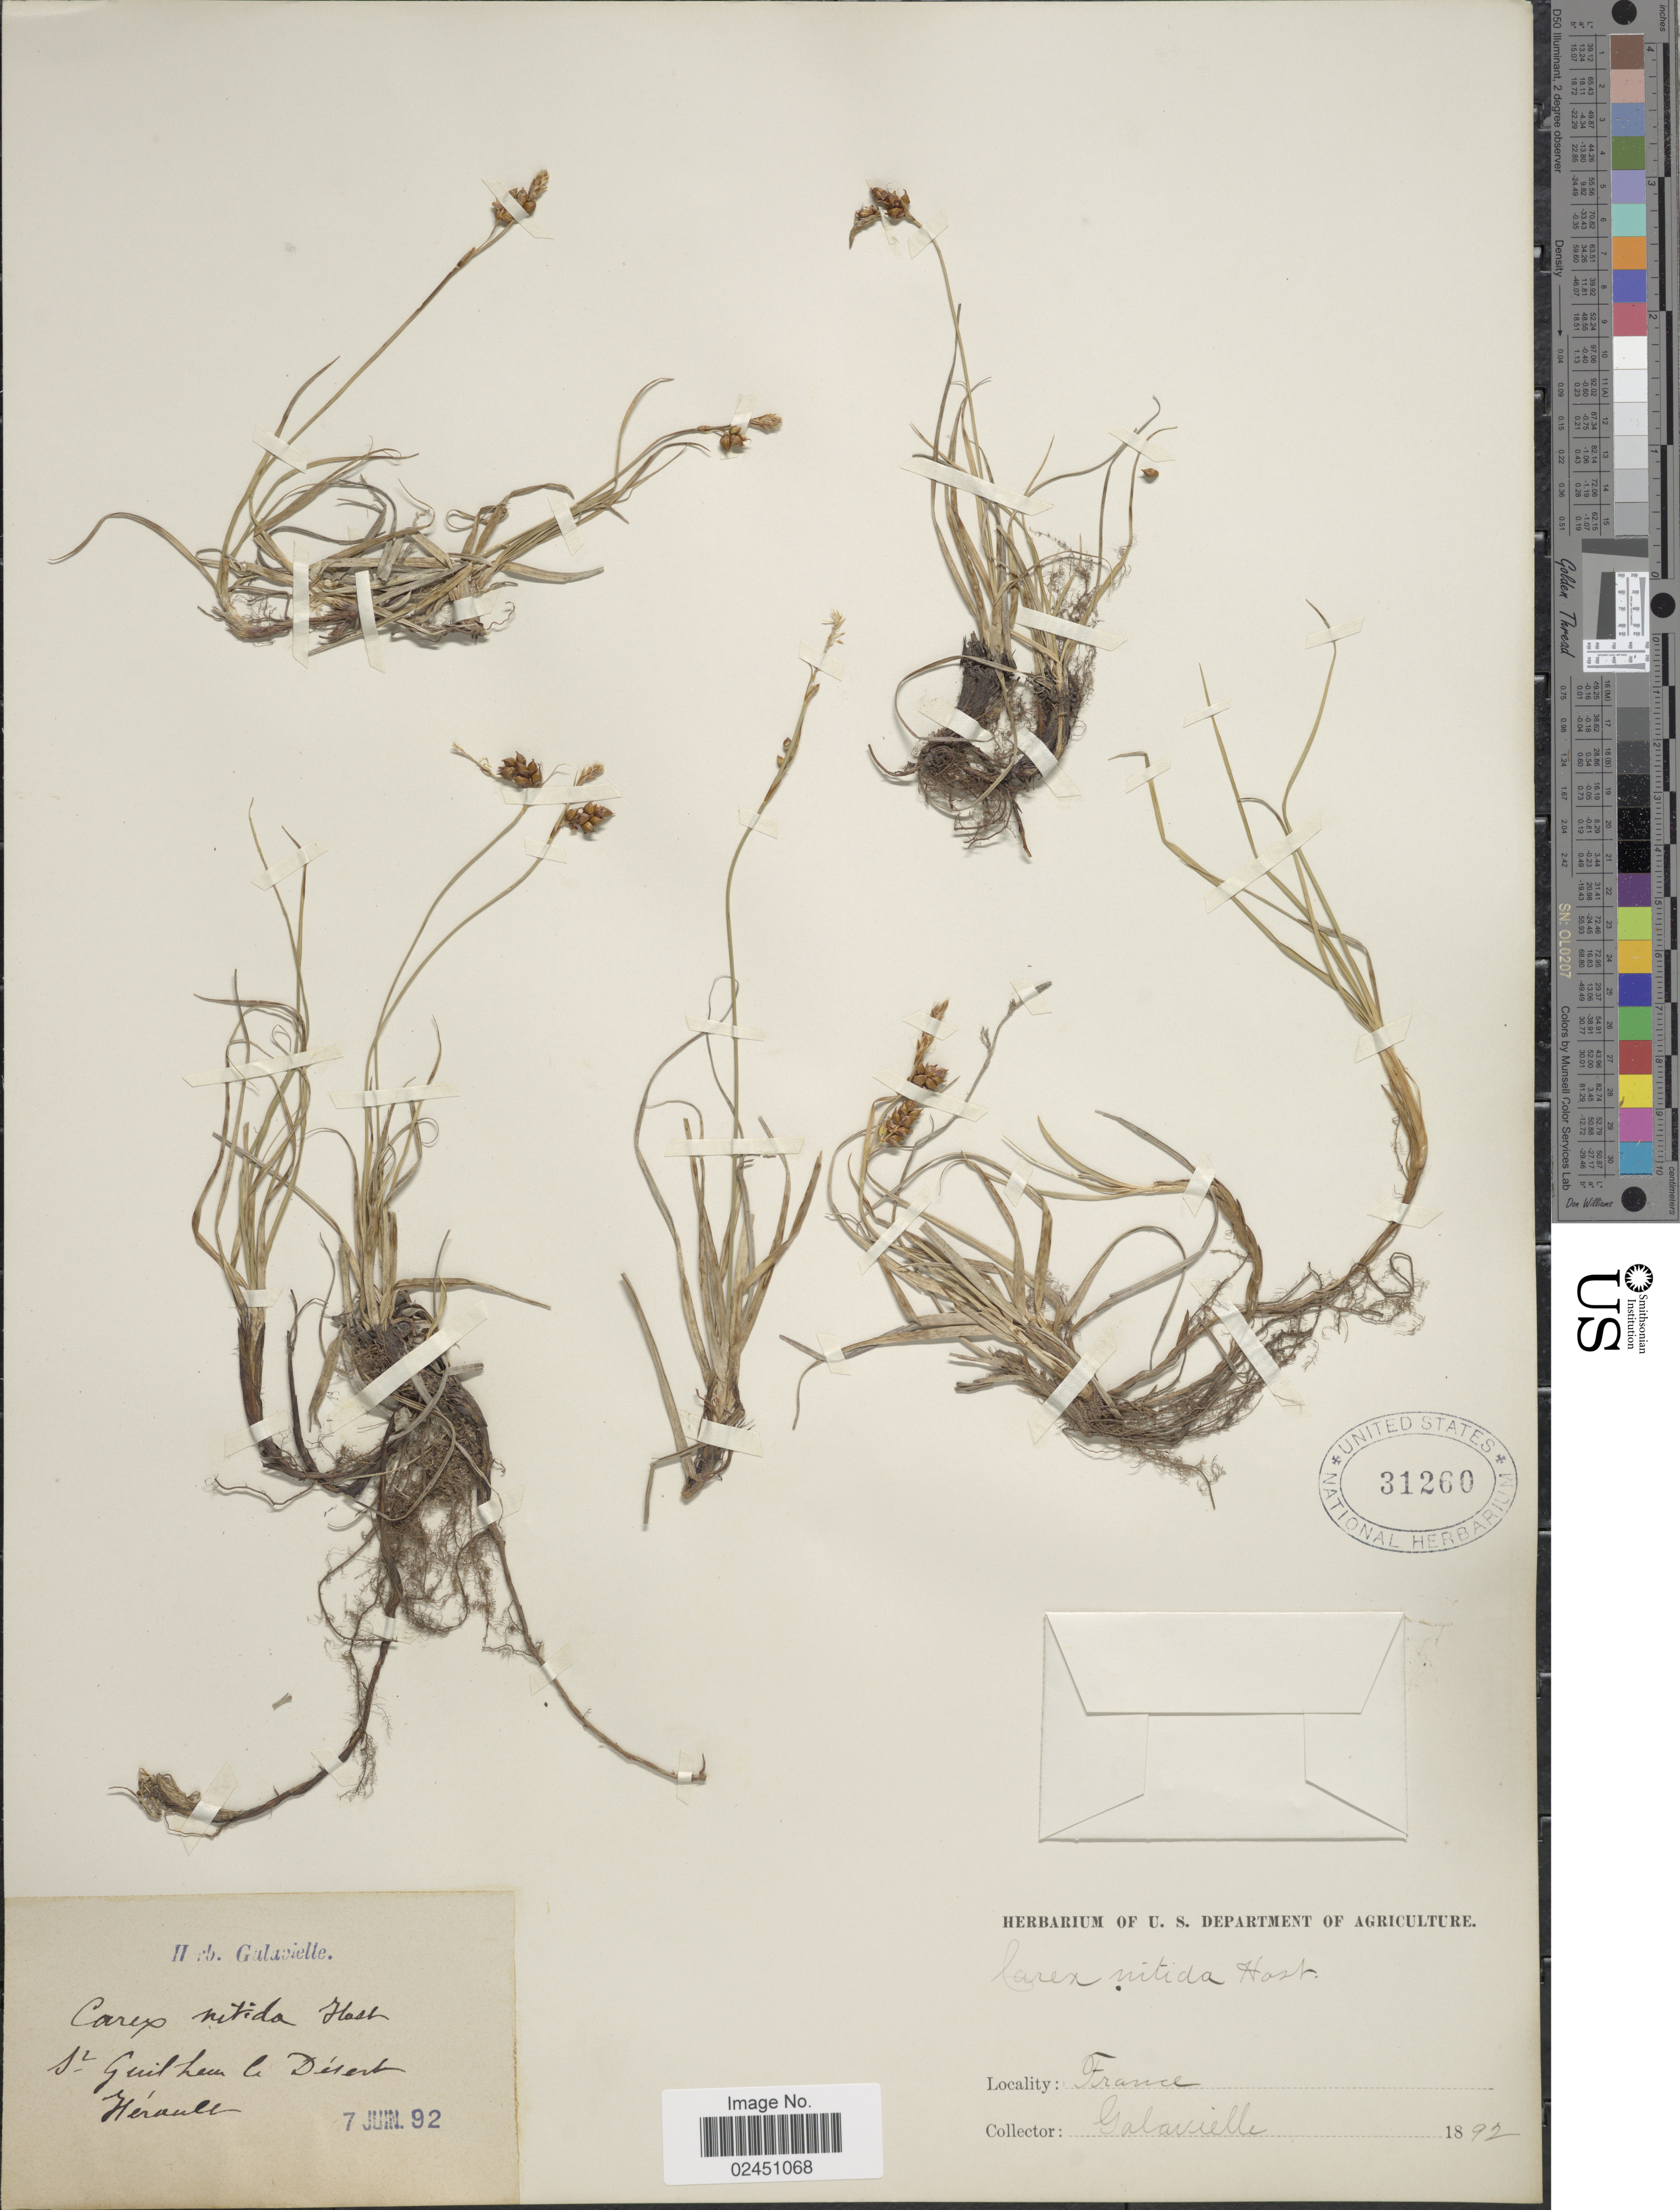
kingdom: Plantae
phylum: Tracheophyta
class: Liliopsida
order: Poales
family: Cyperaceae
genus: Carex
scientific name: Carex liparocarpos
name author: Gaudin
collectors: Galavielle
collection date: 1892-06-07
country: France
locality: St. Guilheu le Desert Herault [interpreted]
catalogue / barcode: US 31260